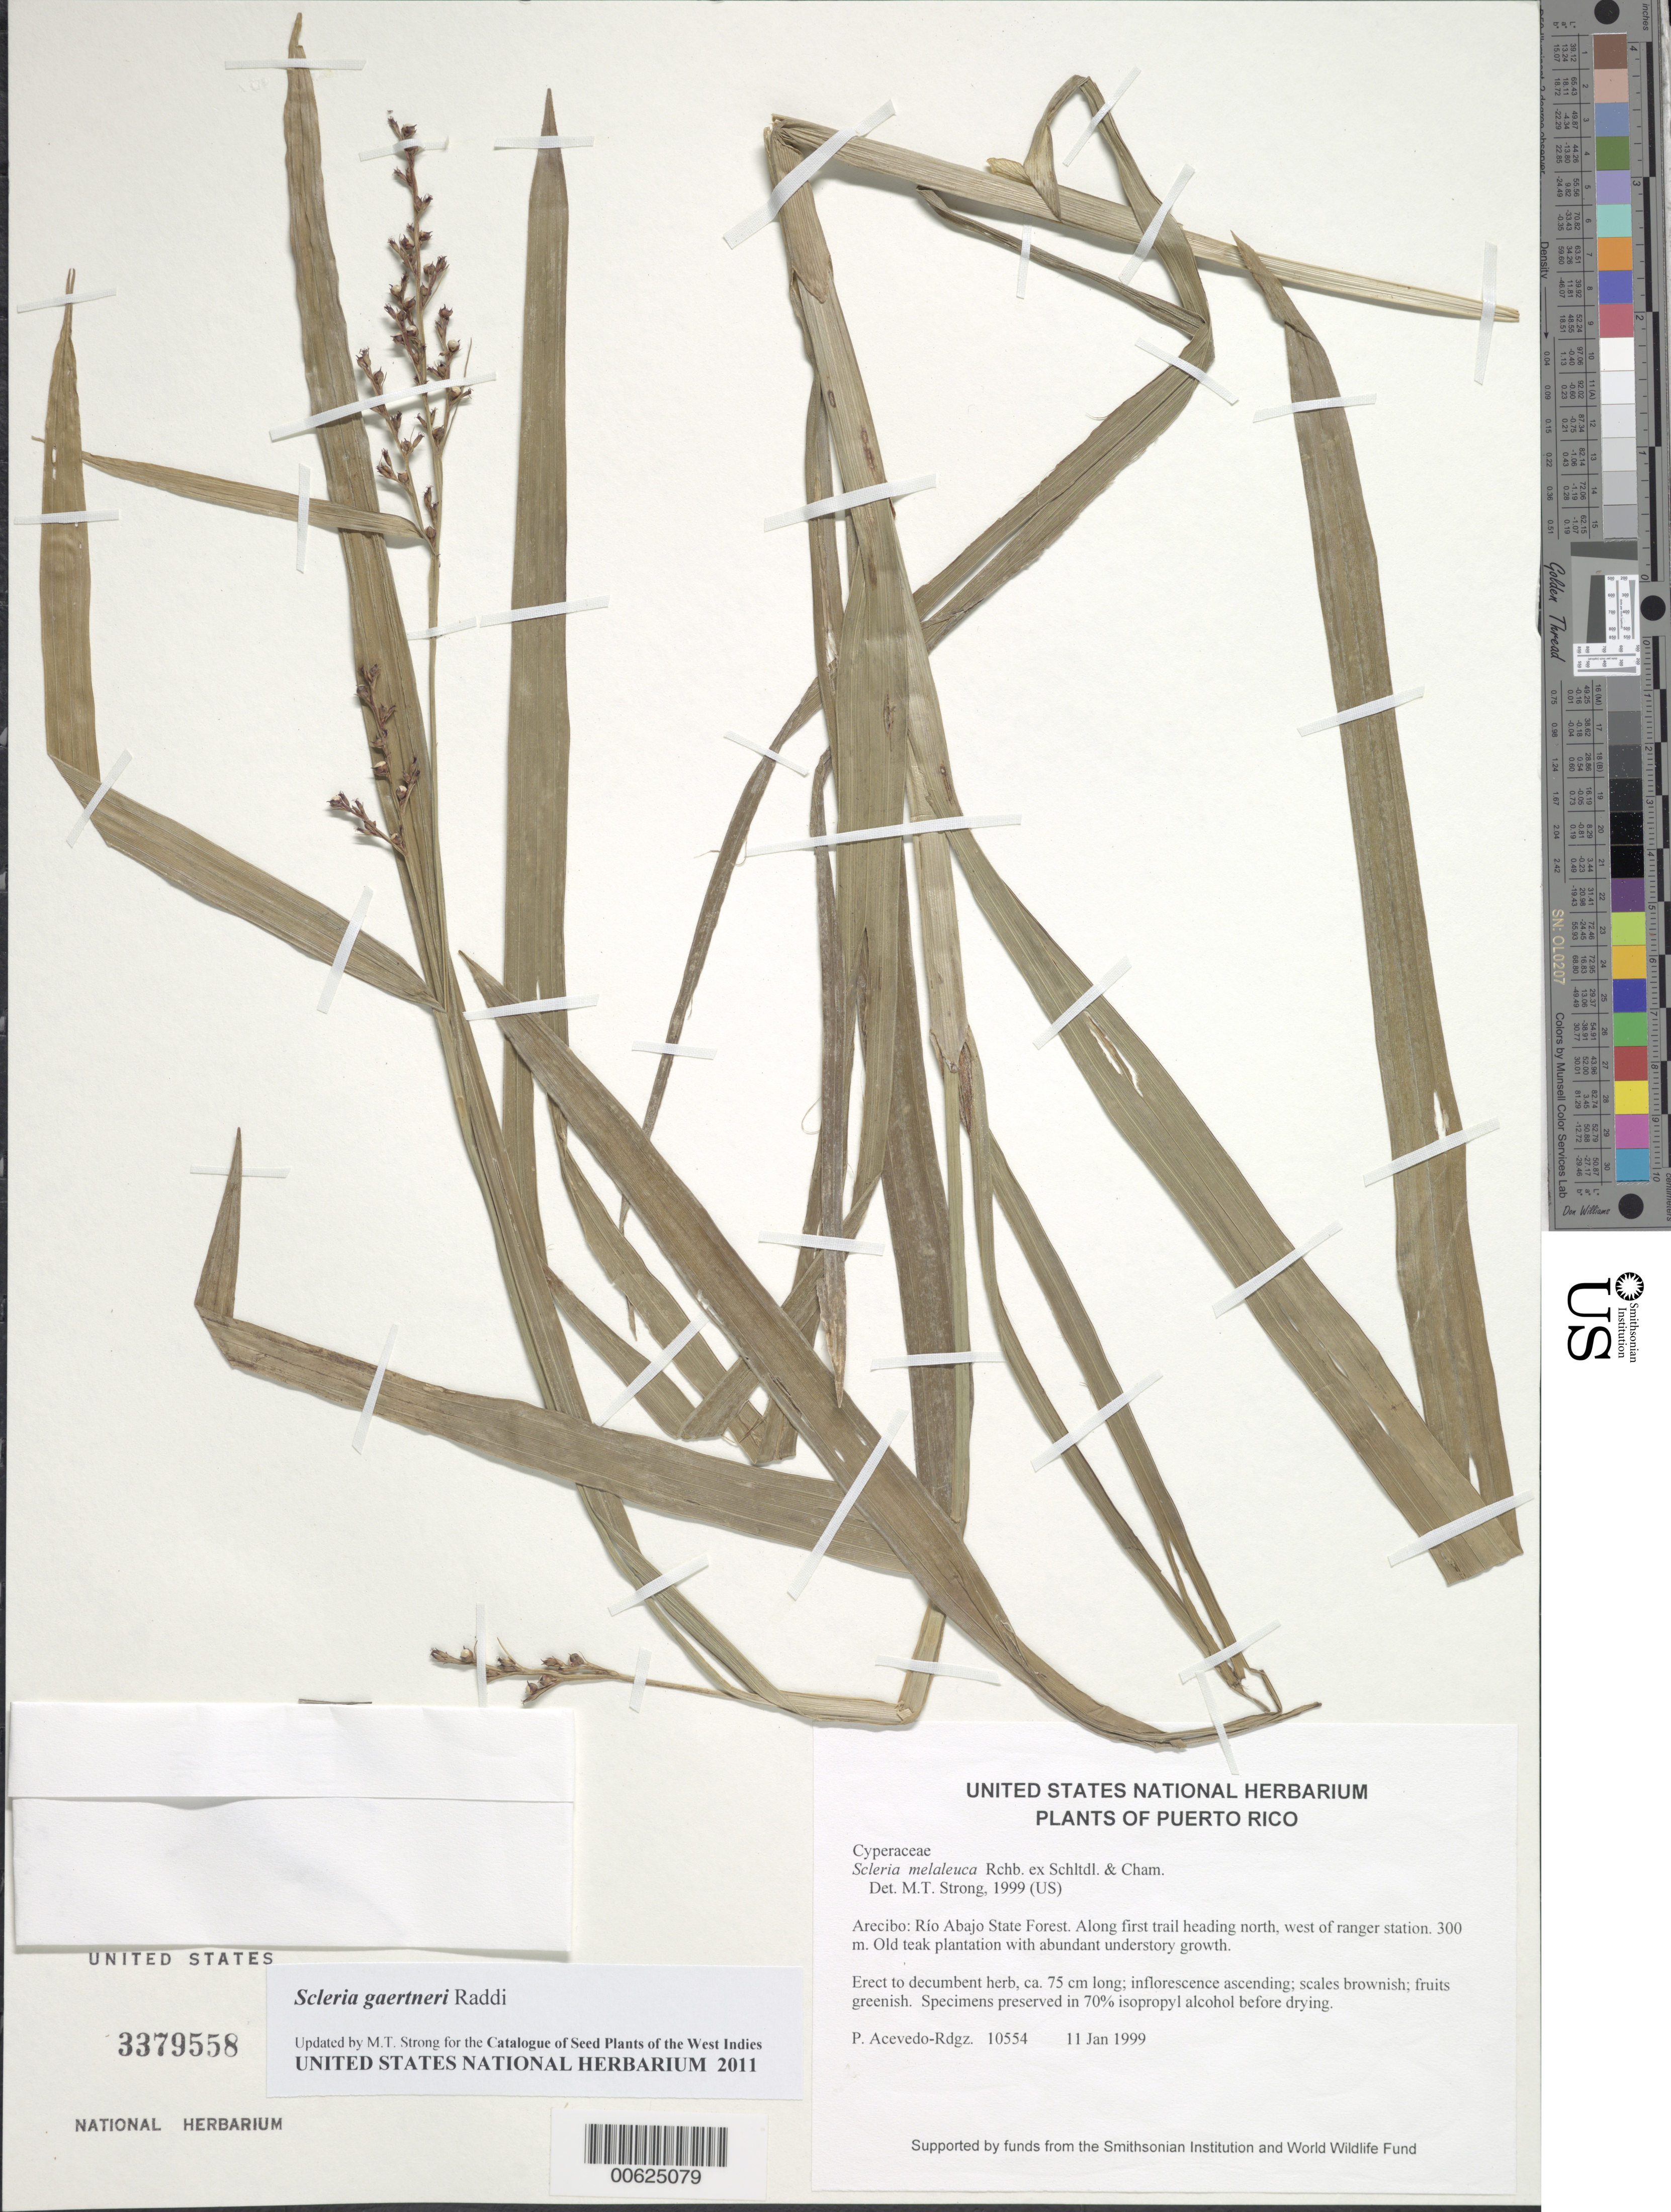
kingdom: Plantae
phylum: Tracheophyta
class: Liliopsida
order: Poales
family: Cyperaceae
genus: Scleria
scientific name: Scleria gaertneri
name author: Raddi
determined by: Strong, M. T., (US), Smithsonian Institution - National Museum of Natural History (UNITED STATES)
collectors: P. Acevedo-Rodr.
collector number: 10554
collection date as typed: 11 Jan 1999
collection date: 1999-01-11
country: Puerto Rico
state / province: Arecibo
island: Puerto Rico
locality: Arecibo; Río Abajo State Forest. Along first trail heading north, west of ranger station.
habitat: Old teak plantation with abundant understory growth.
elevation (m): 300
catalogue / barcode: US 3379558